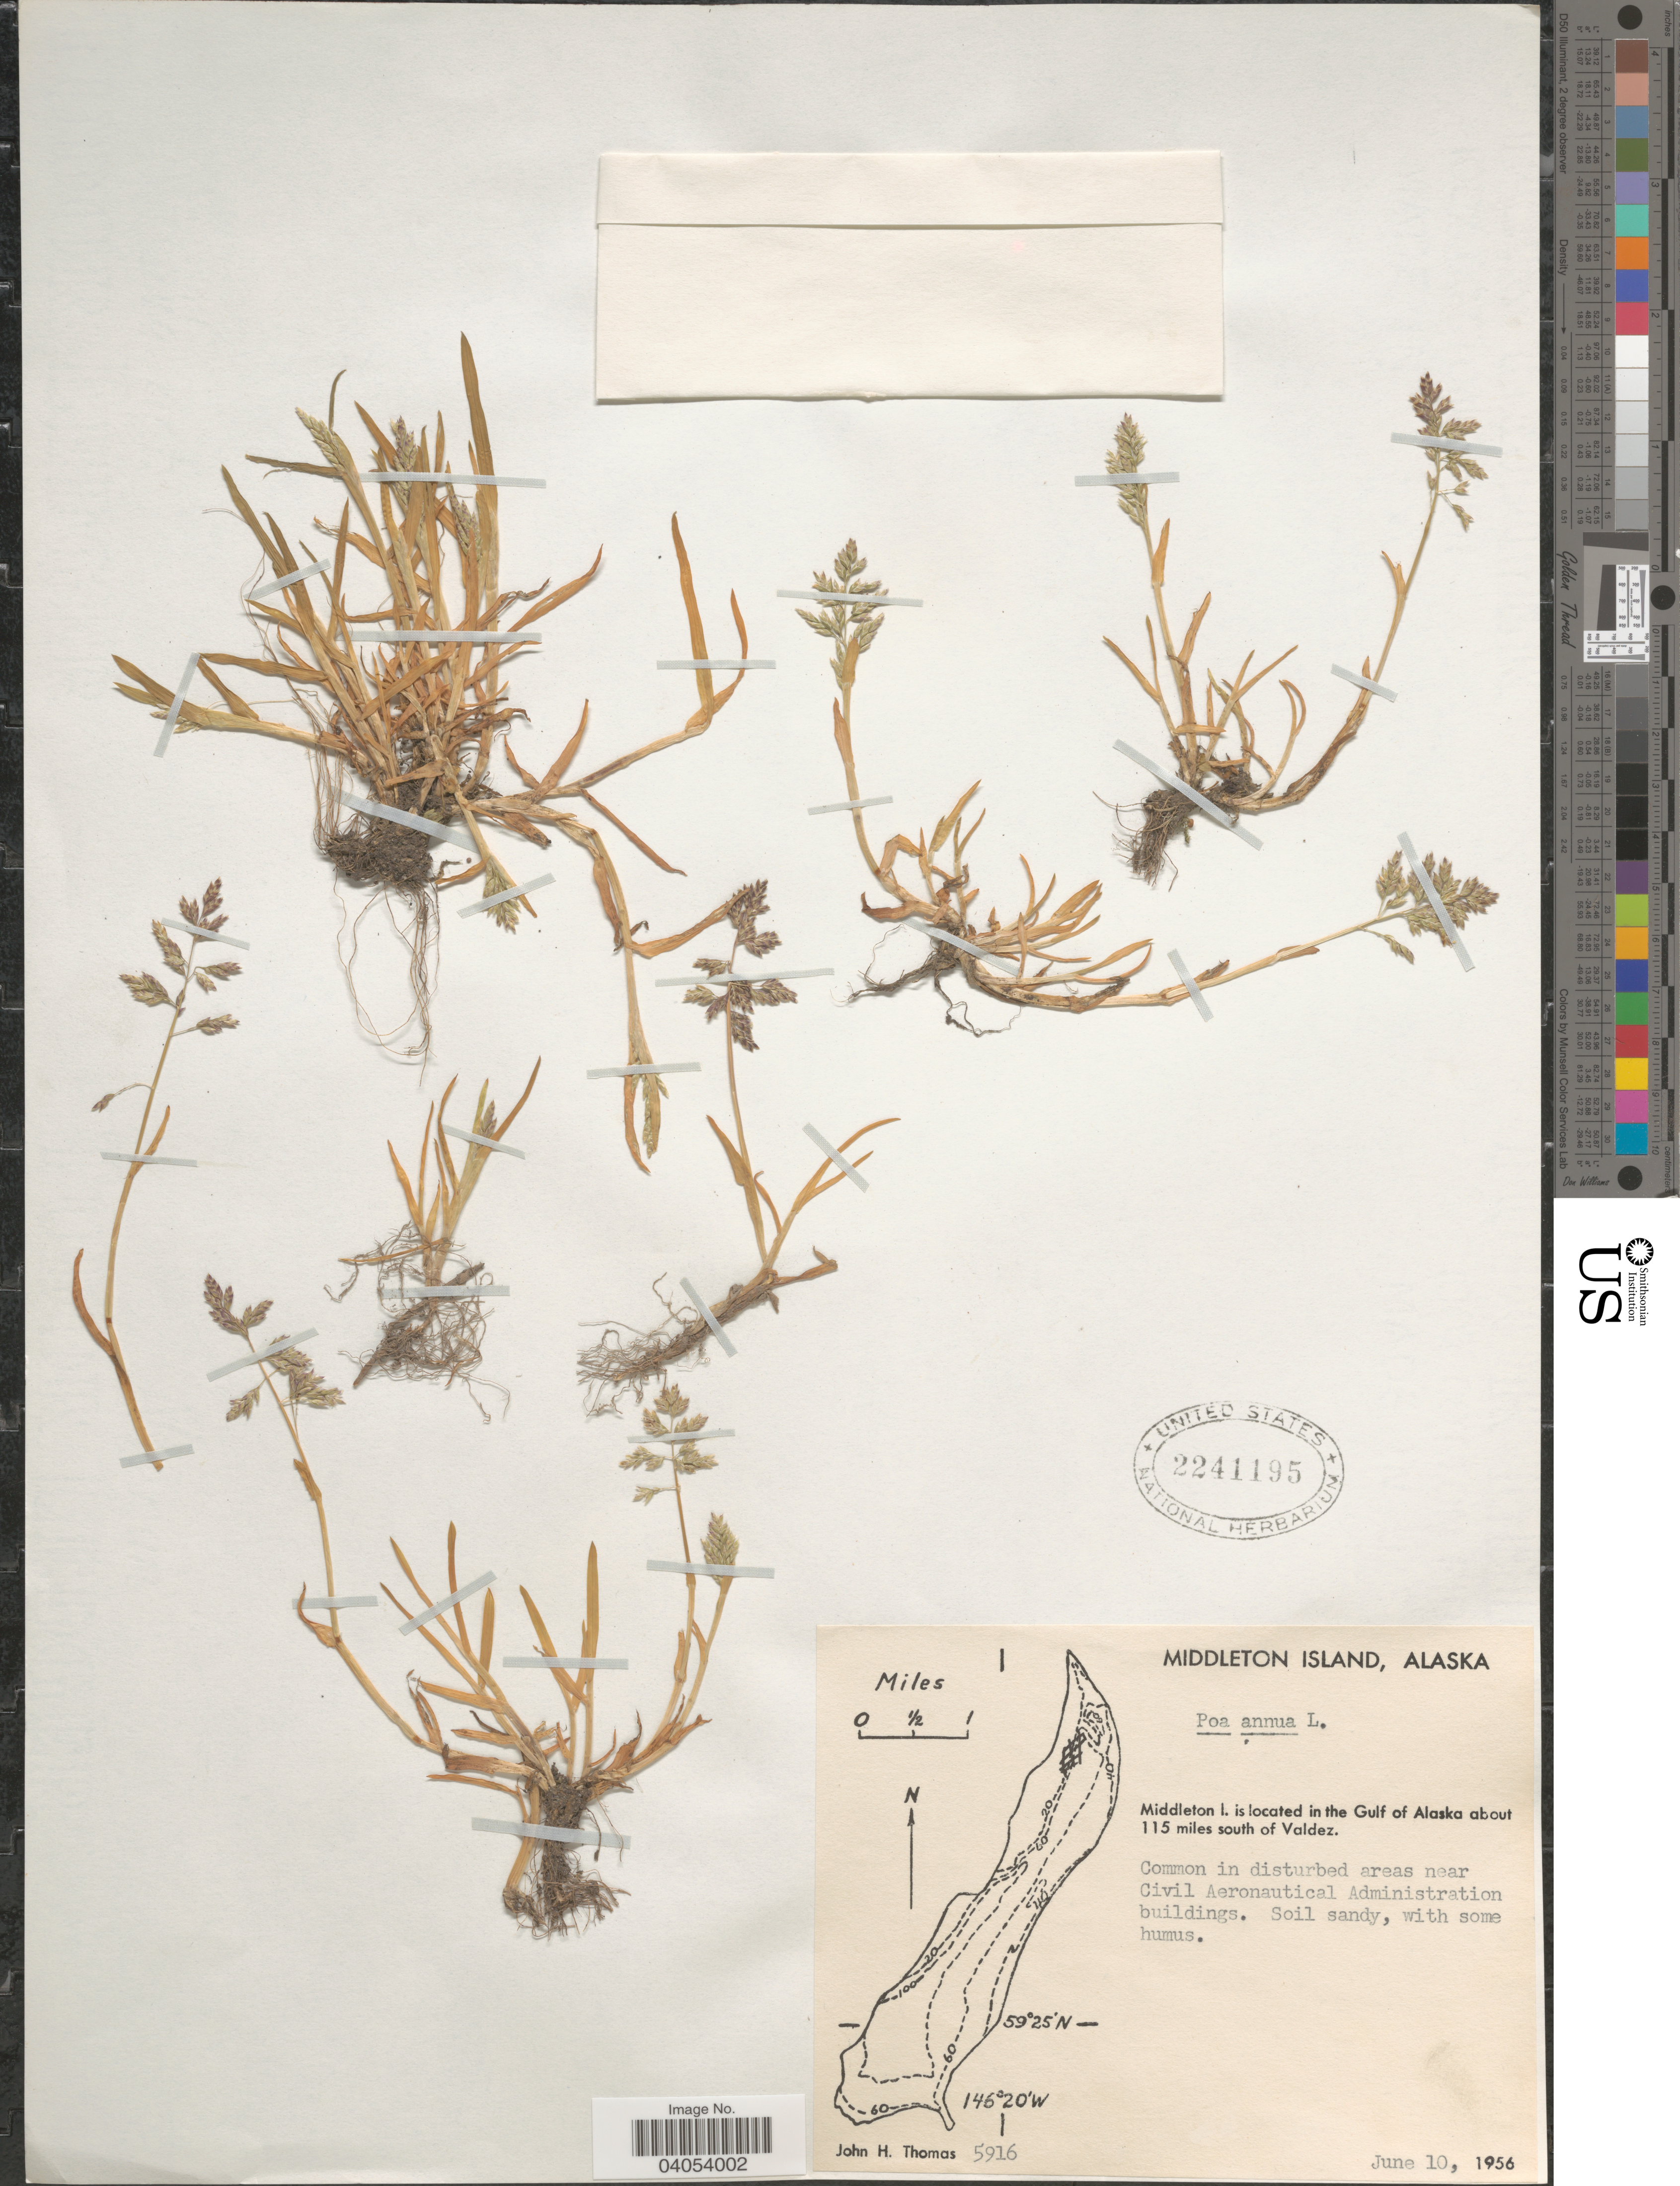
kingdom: Plantae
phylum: Tracheophyta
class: Liliopsida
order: Poales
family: Poaceae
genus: Poa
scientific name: Poa annua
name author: L.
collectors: J. H. Thomas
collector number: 5916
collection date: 1956-06-10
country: United States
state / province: Alaska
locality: Middleton Island. Middleton I. is located in the Gulf of Alaska about 115 miles south of Valdez. Areas near Civil Aeronautical Administration buildings.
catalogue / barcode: US 2241195